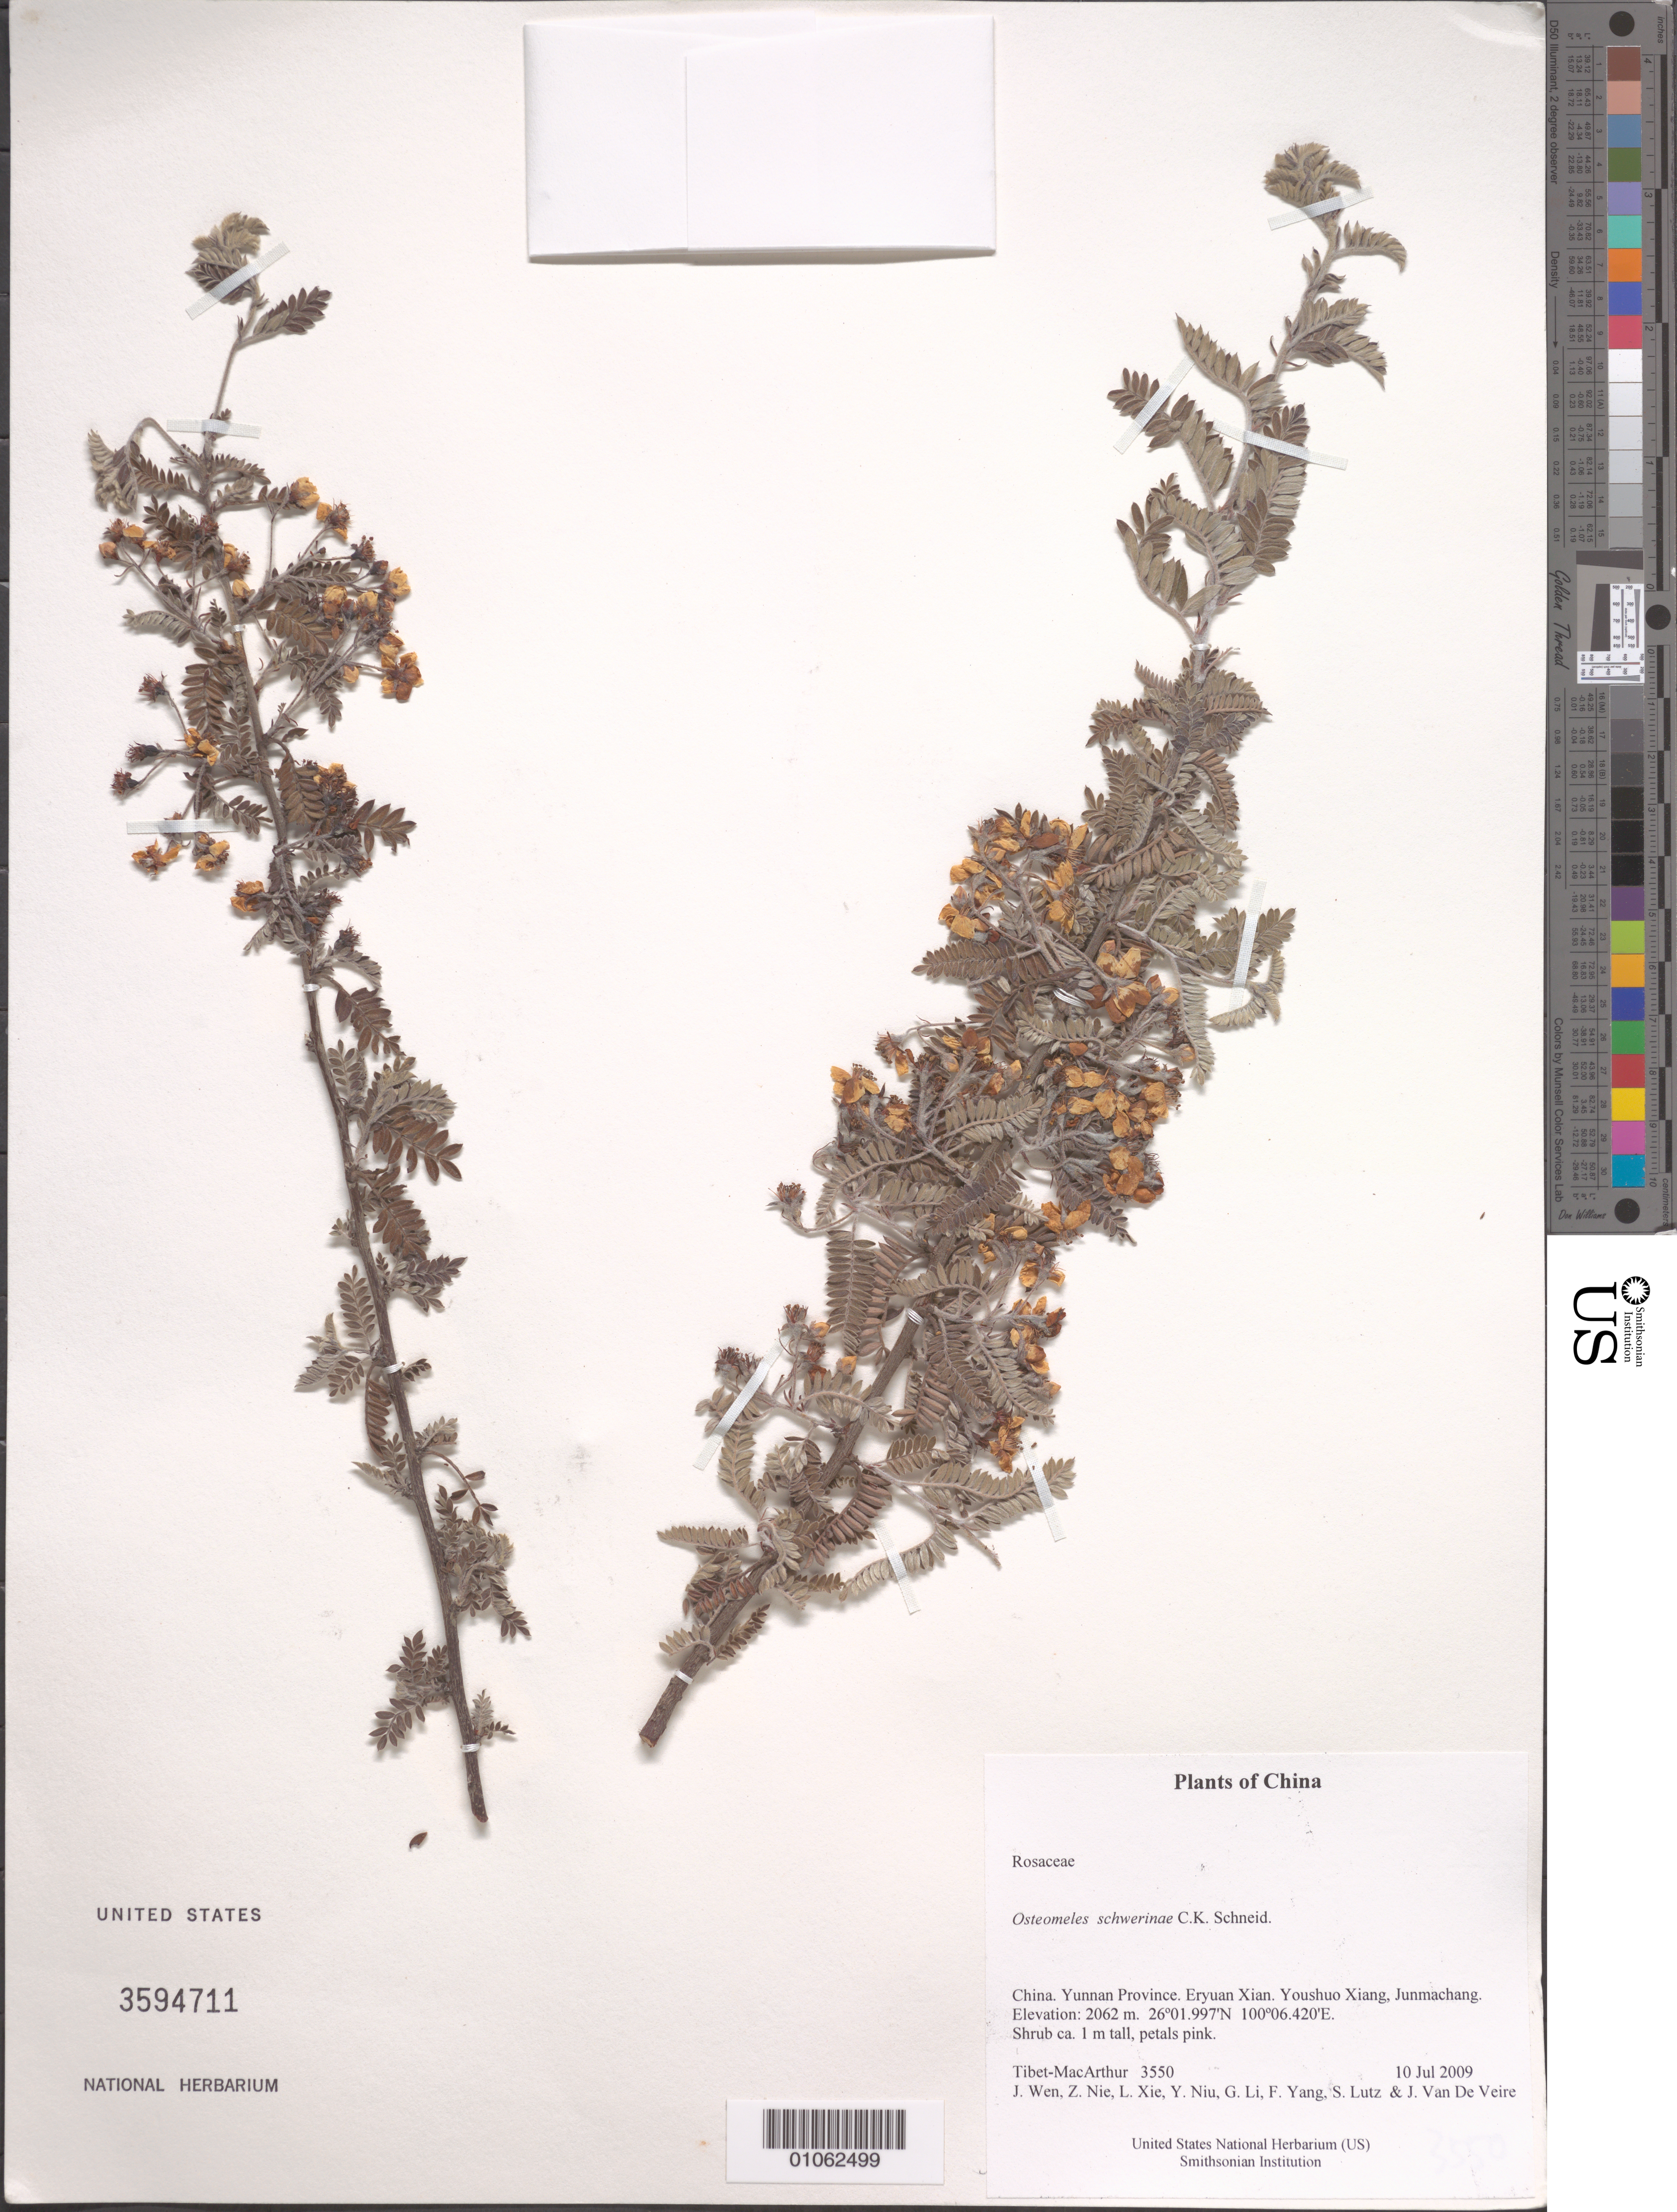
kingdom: Plantae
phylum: Tracheophyta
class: Magnoliopsida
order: Rosales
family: Rosaceae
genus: Osteomeles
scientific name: Osteomeles schwerinae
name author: C.K. Schneid.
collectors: Tibet-MacArthur, J. Wen, Z. Nie, L. Xie, Y. Niu, G. Li, F. Yang, S. Lutz & J. Van De Veire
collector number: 3550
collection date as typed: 10 Jul 2009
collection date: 2009-07-10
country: China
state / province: Yunnan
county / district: Eryuan Xian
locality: Youshuo Xiang, Junmachang.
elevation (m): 2062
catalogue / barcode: US 3594711